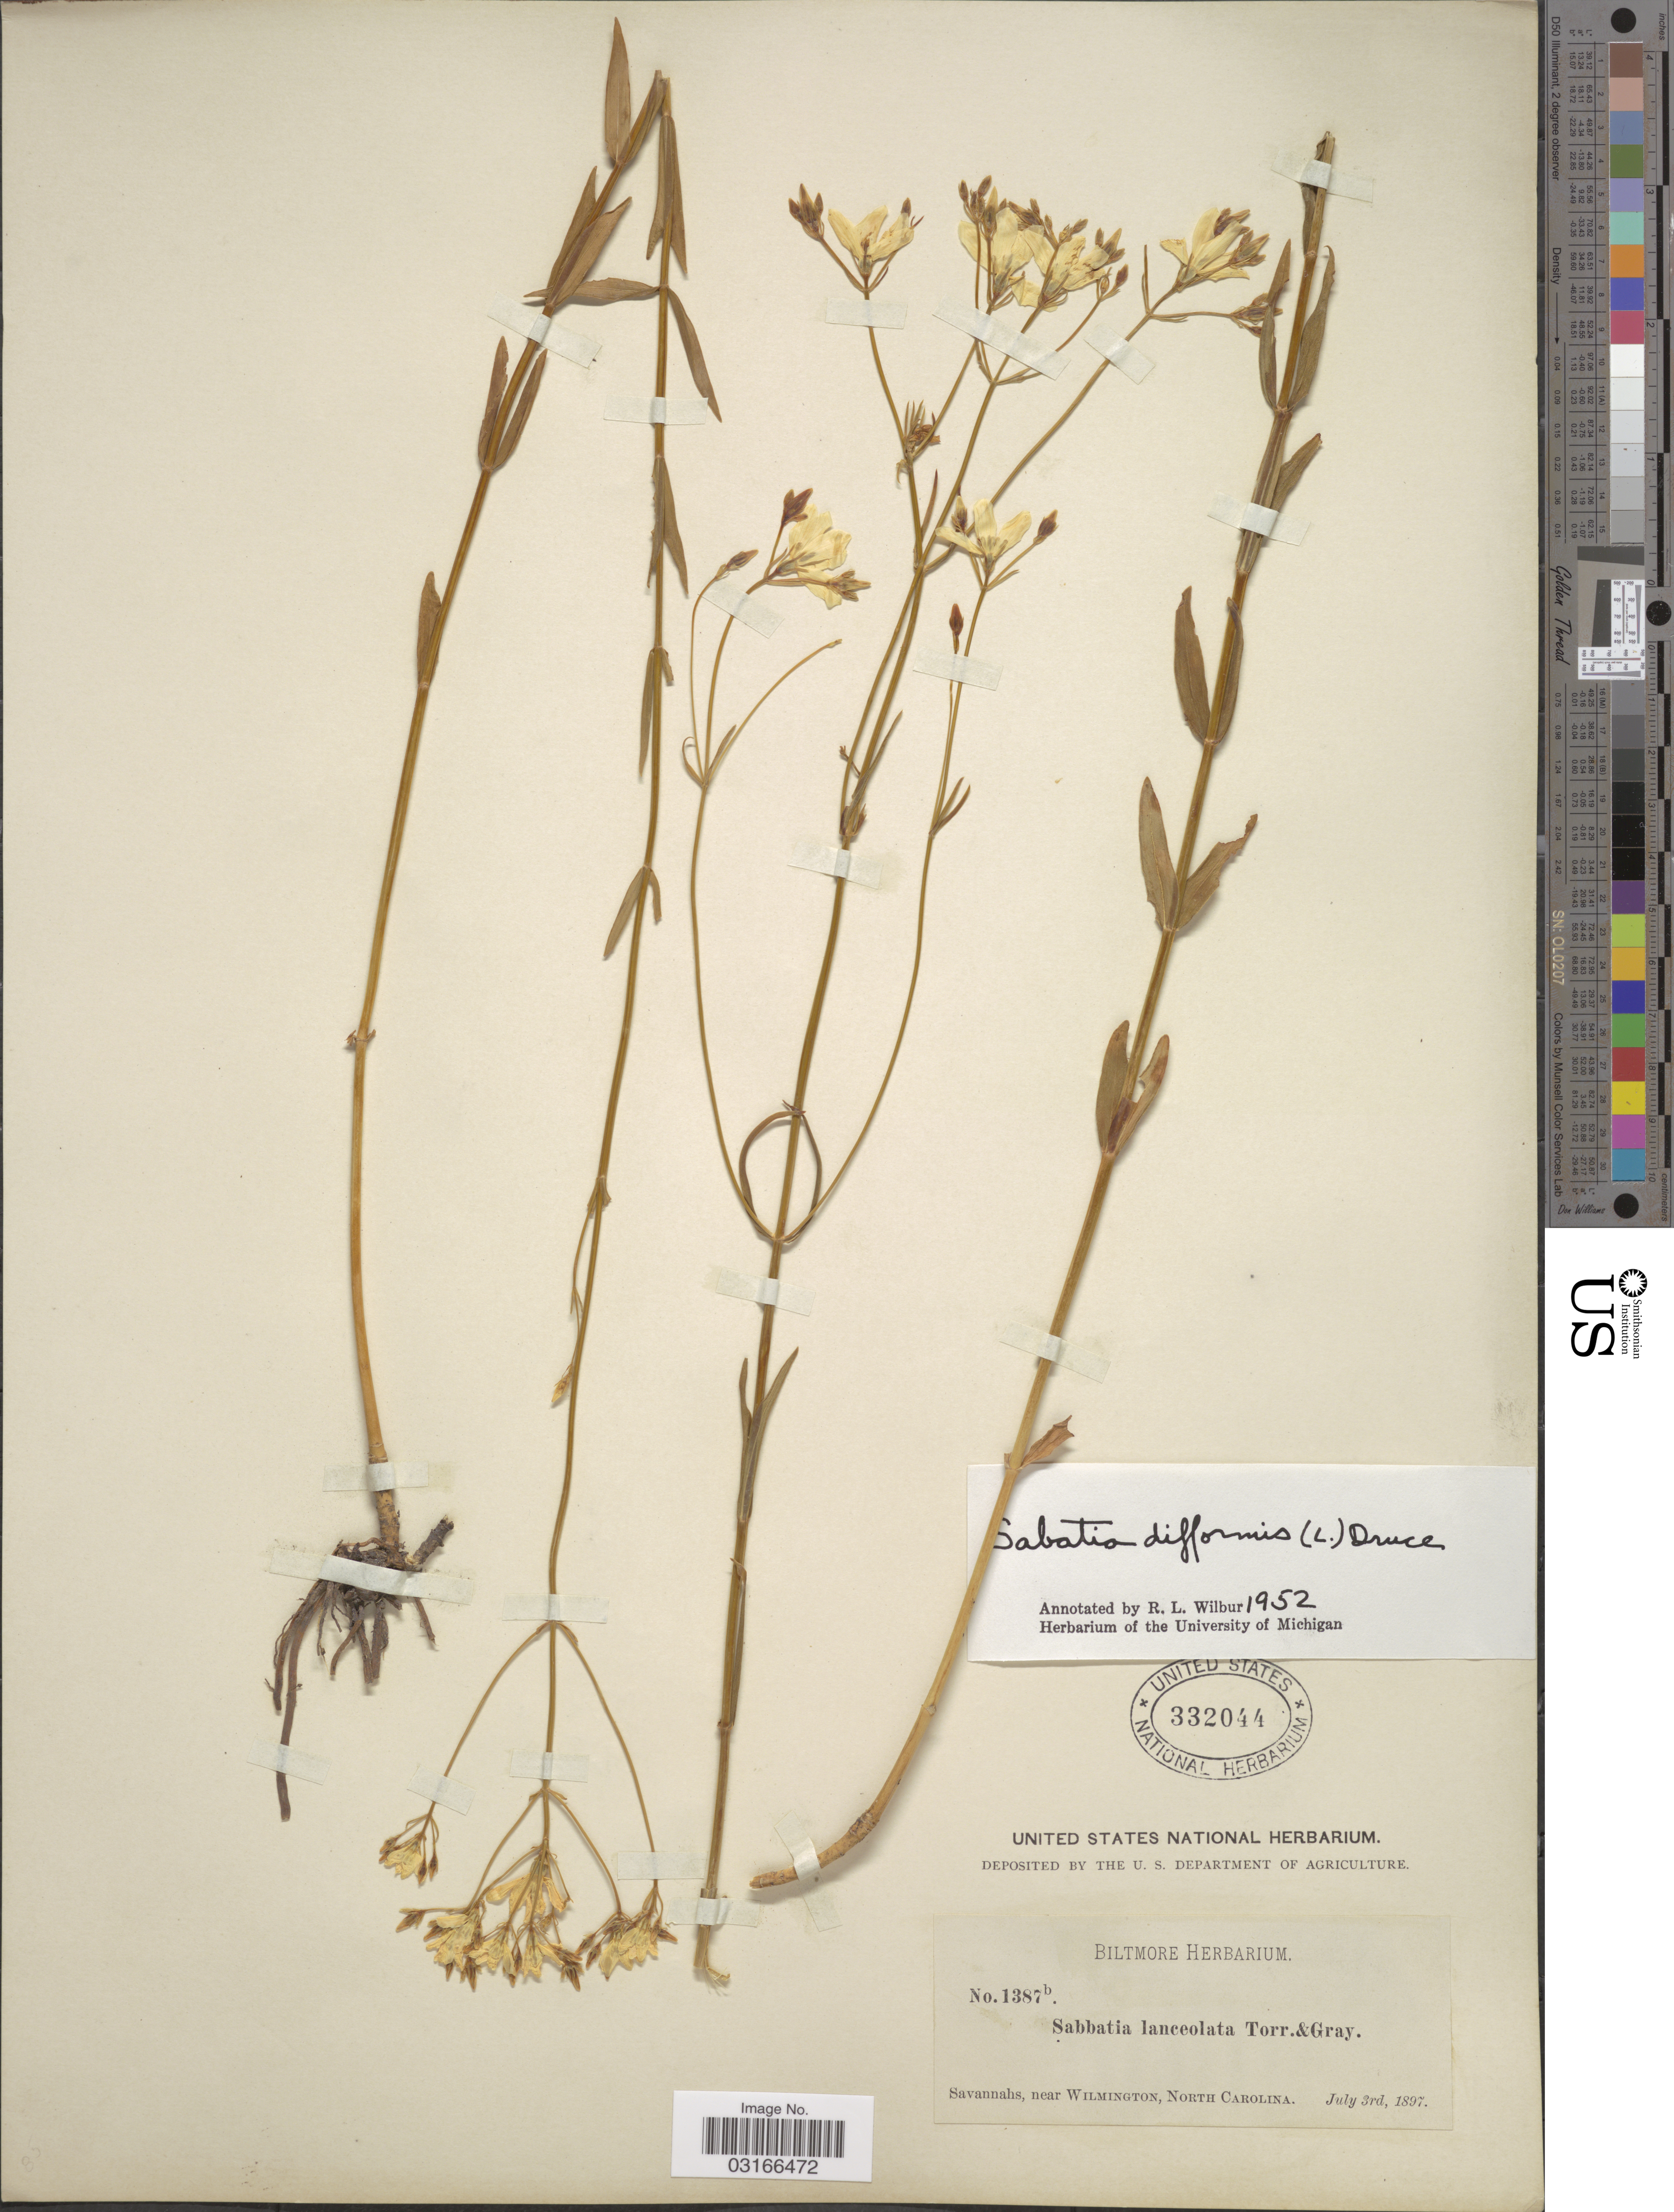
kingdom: Plantae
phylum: Tracheophyta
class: Magnoliopsida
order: Gentianales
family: Gentianaceae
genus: Sabatia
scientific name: Sabatia difformis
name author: (L.) Druce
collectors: ex herb. Biltmore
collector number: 1387b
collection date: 1897-07-03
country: United States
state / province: North Carolina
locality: Savannahs, near Wilmington, North Carolina.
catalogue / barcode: US 332044